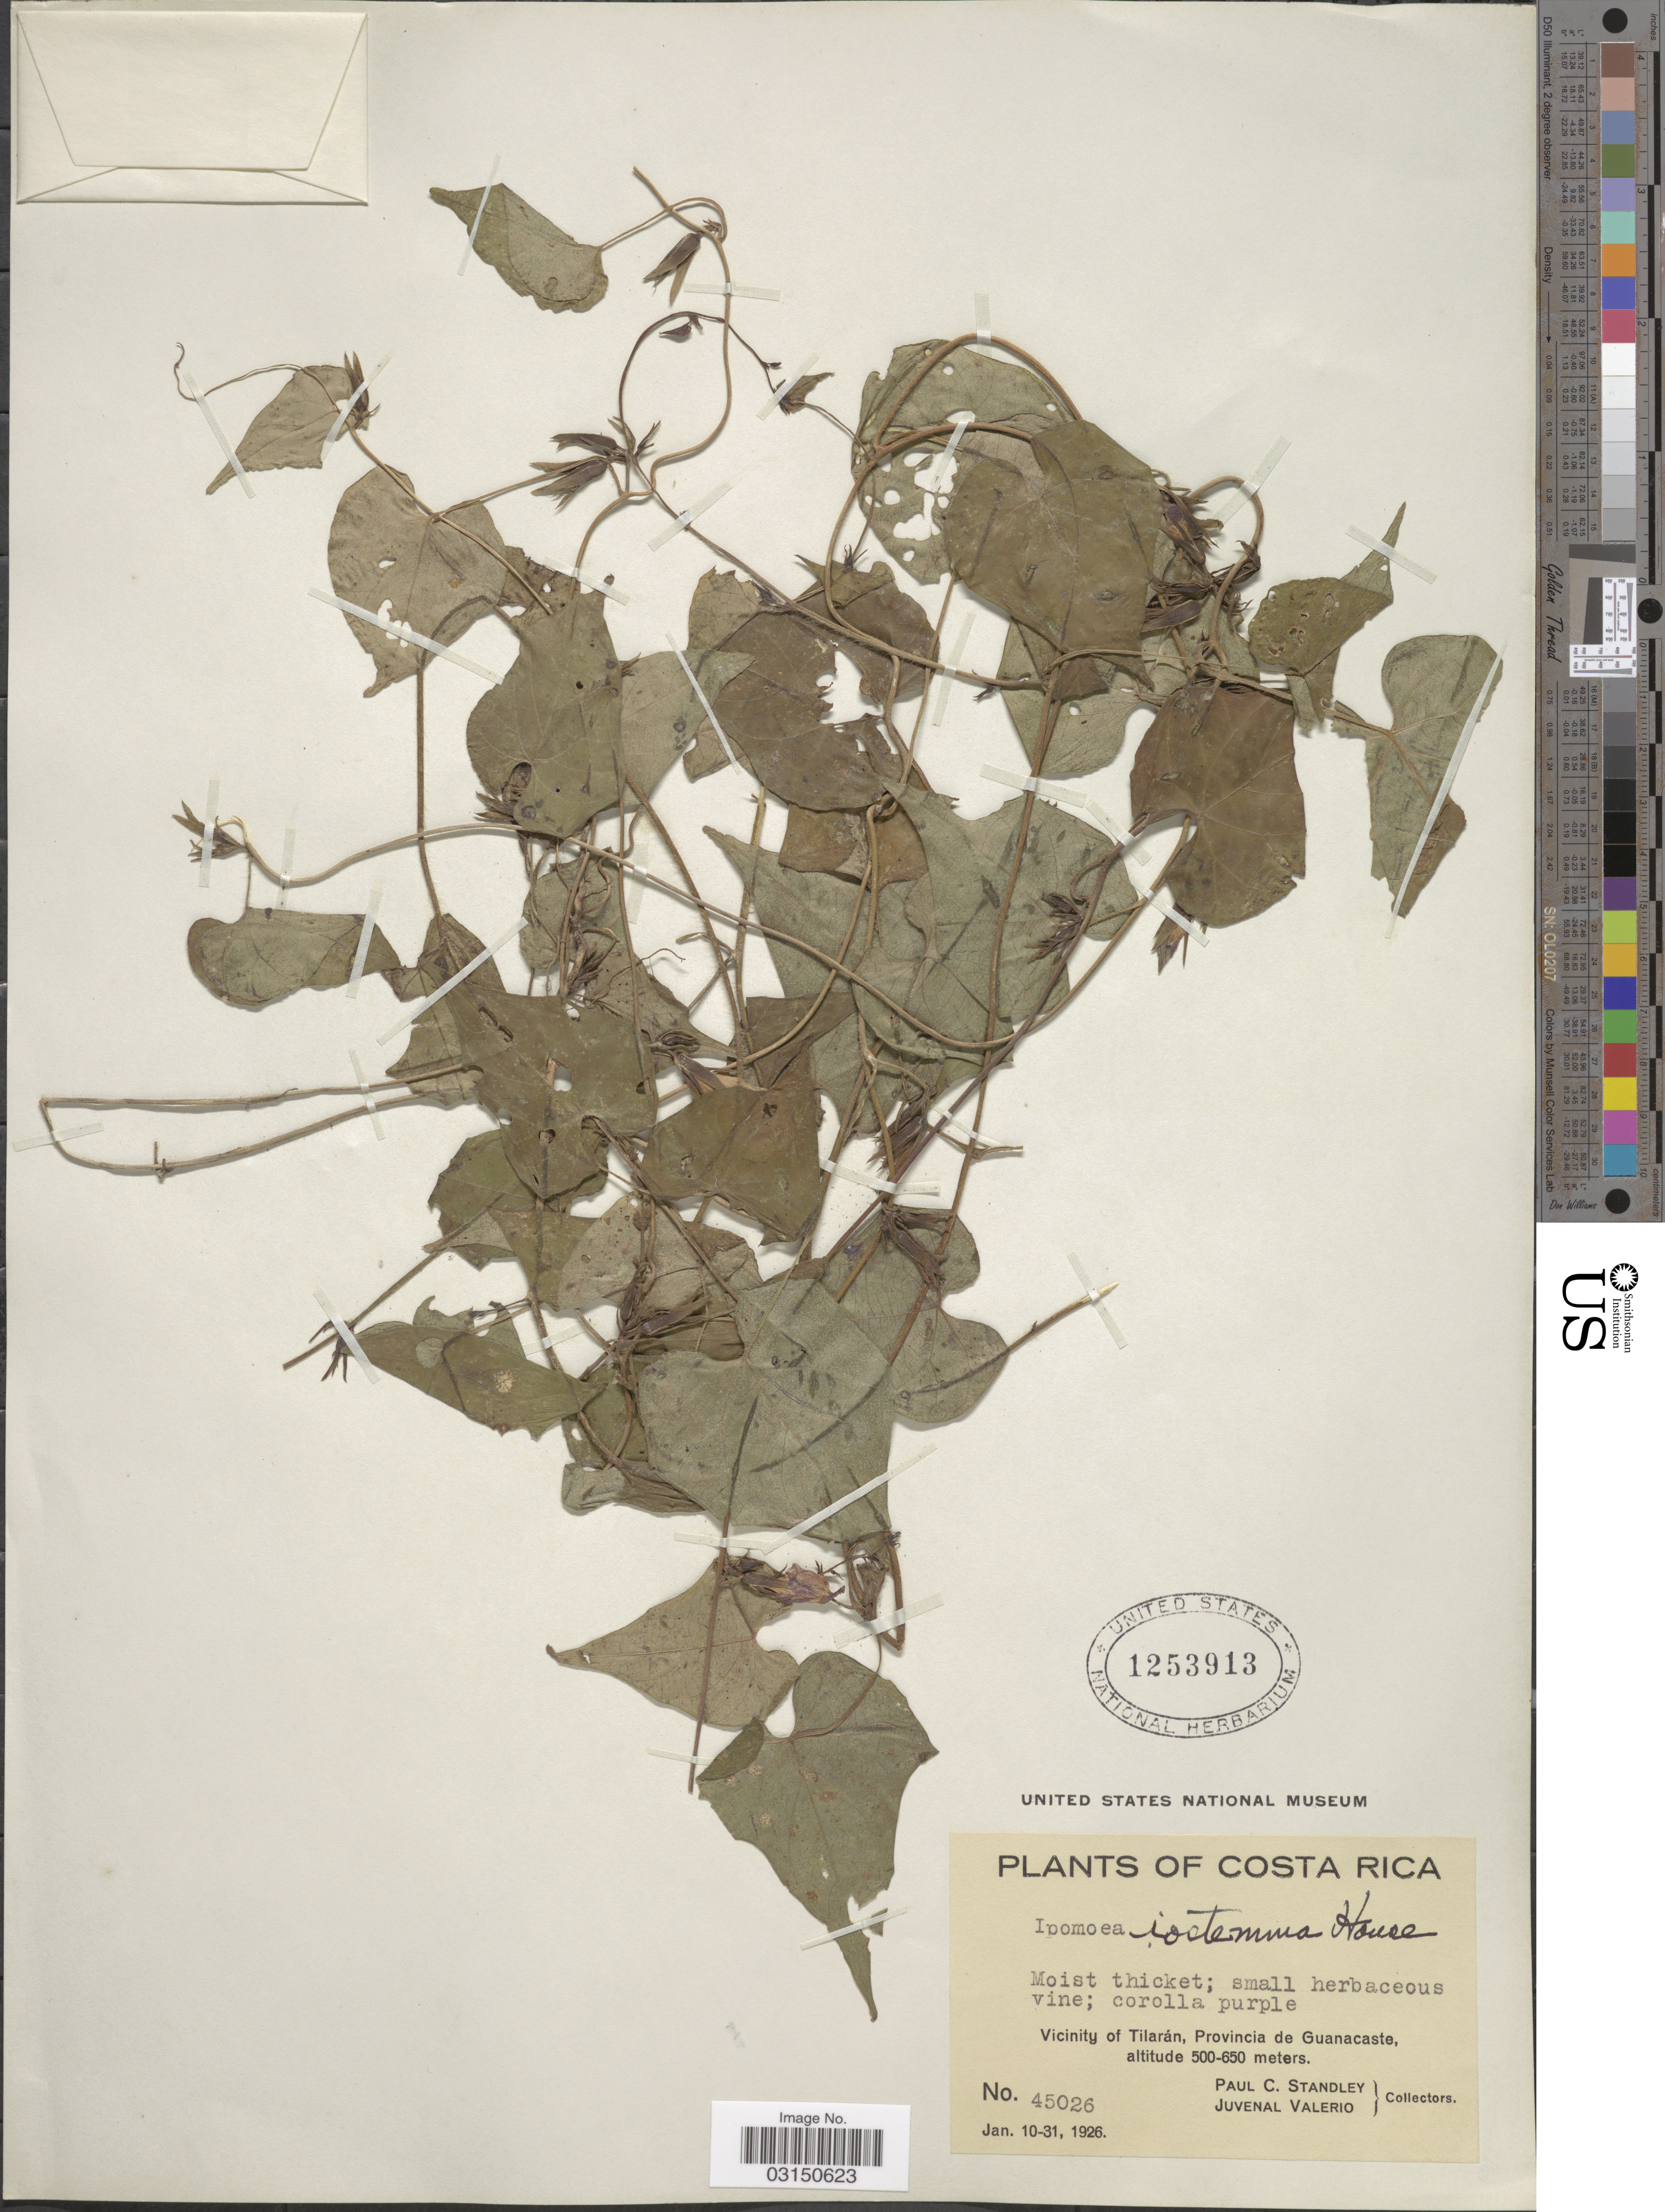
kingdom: Plantae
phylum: Tracheophyta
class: Magnoliopsida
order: Solanales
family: Convolvulaceae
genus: Ipomoea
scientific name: Ipomoea meyeri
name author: (Spreng.) G. Don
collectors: P. C. Standley & J. Valerio R.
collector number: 45026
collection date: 1926-01-10/1926-01-31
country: Costa Rica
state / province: Guanacaste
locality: Vicinity of Tilarán.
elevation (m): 500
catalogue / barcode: US 1253913